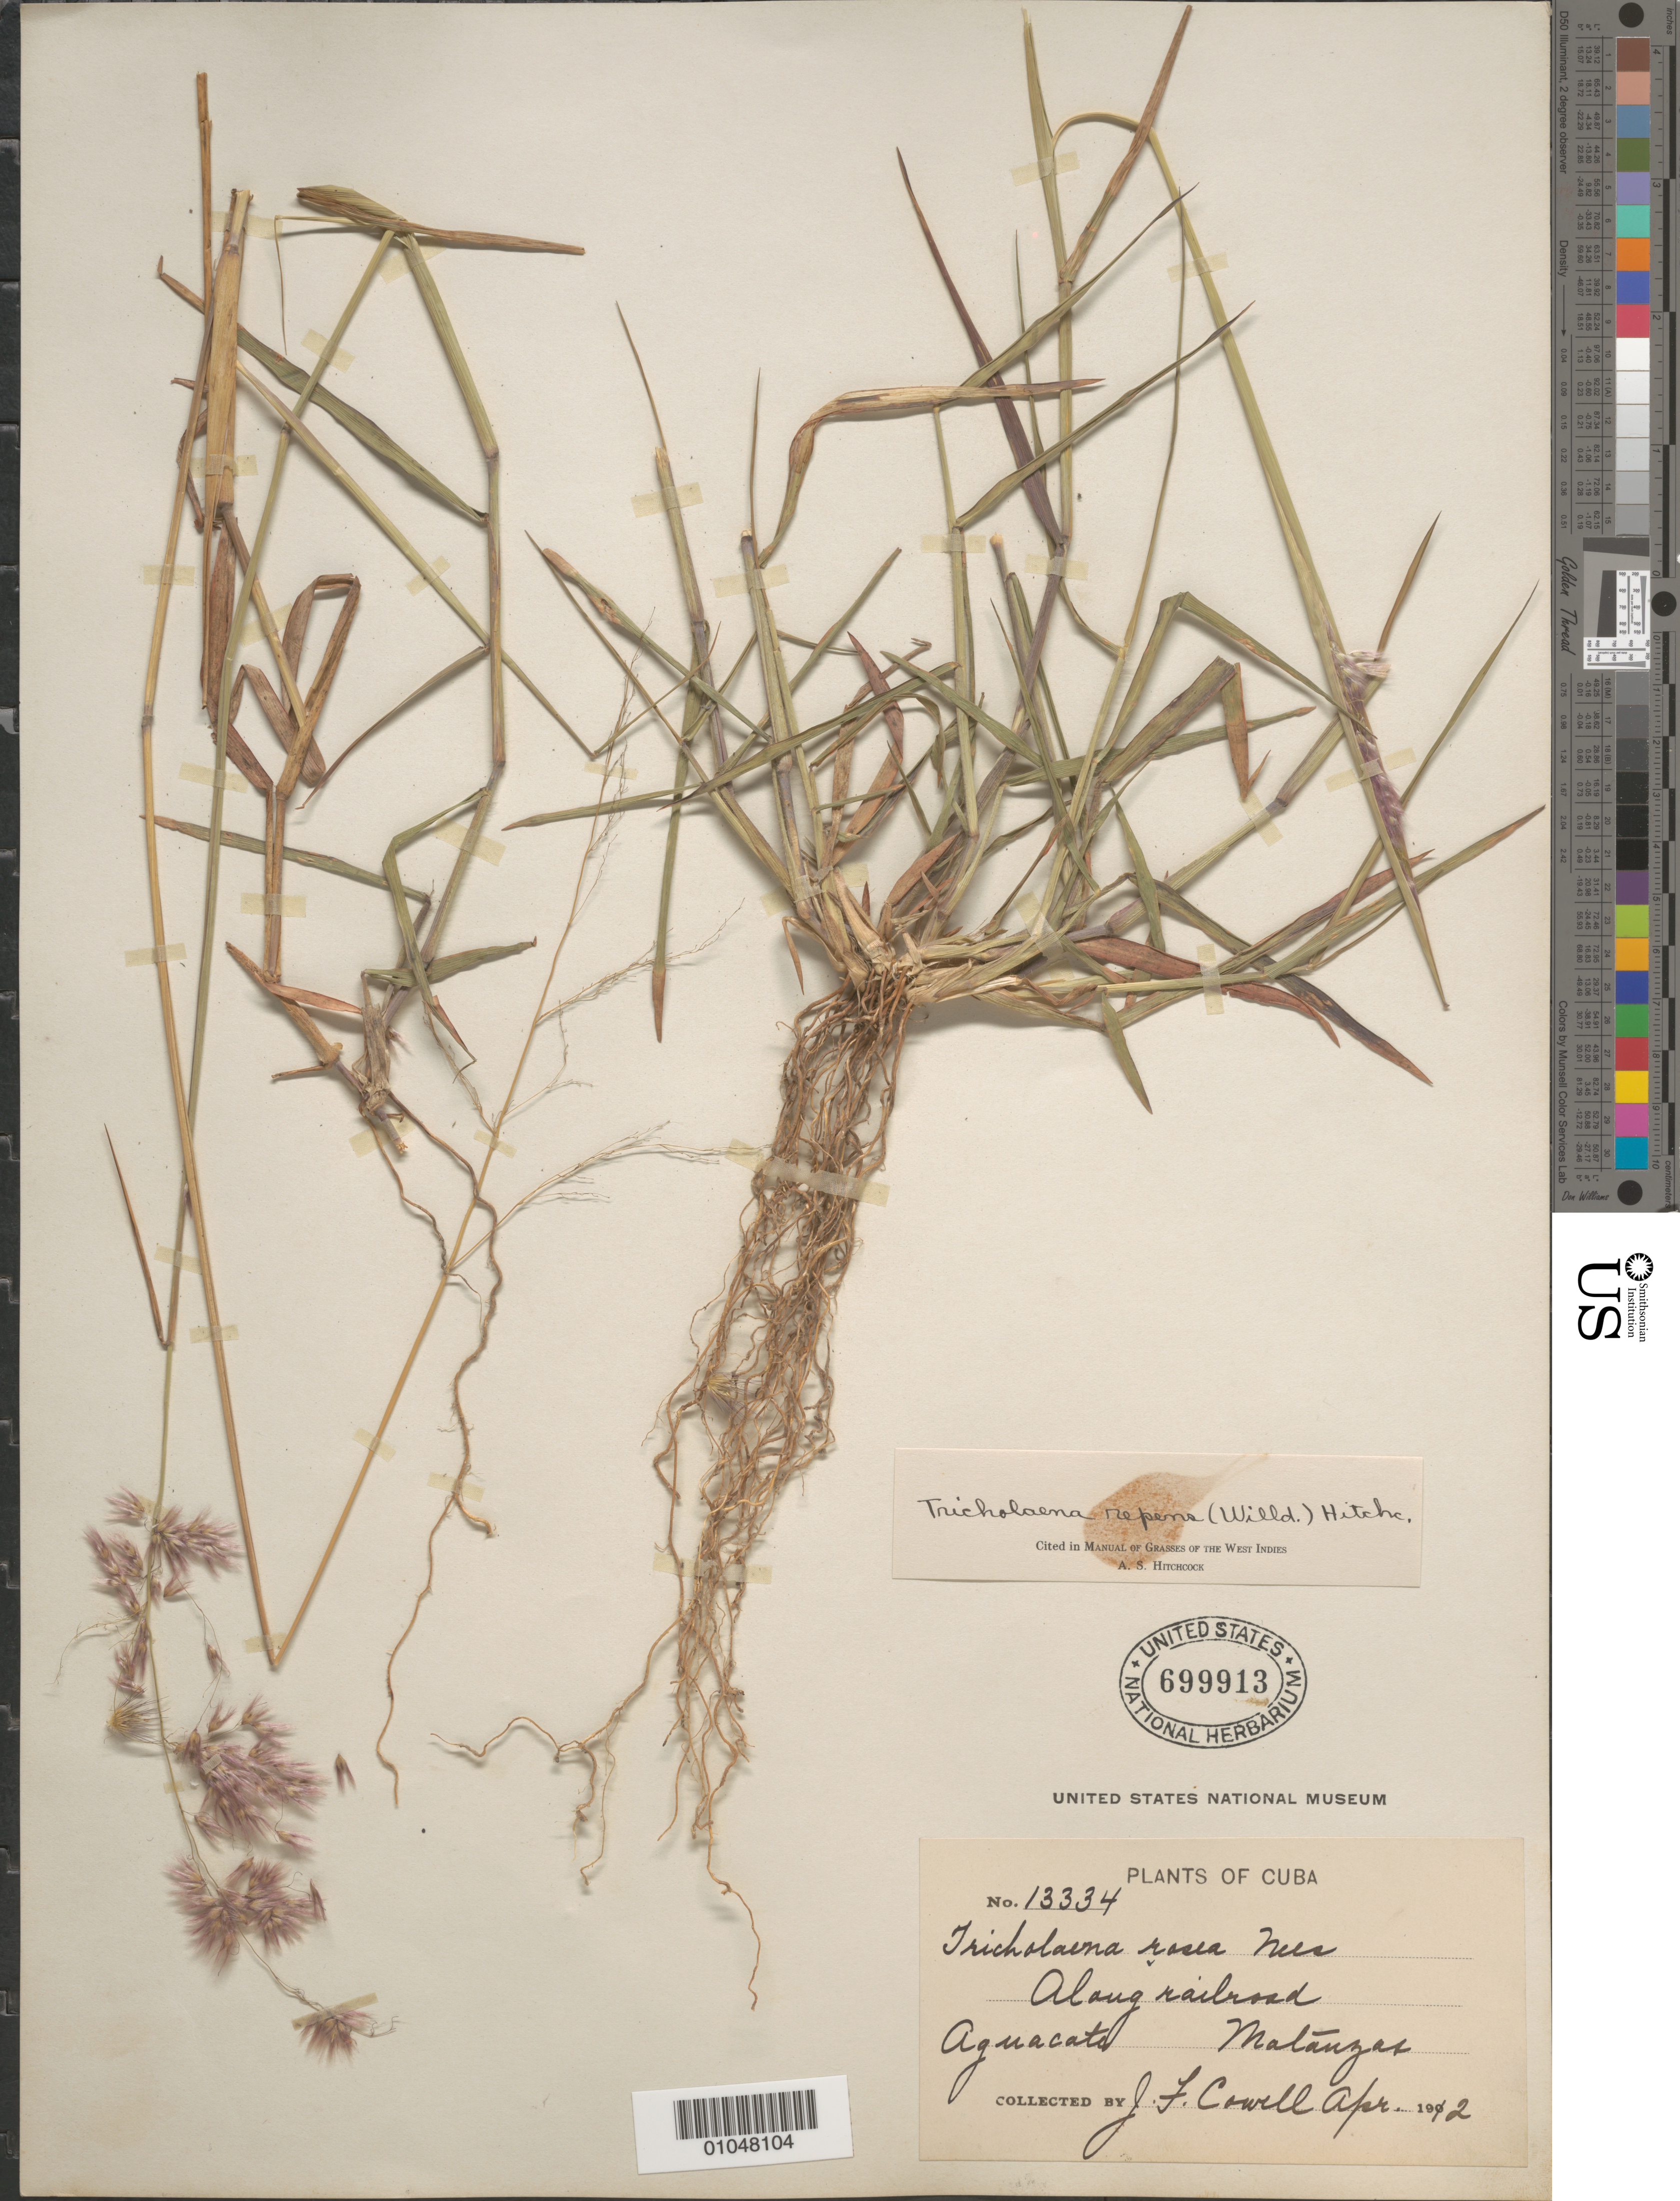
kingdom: Plantae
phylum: Tracheophyta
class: Liliopsida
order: Poales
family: Poaceae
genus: Rhynchelytrum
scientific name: Rhynchelytrum repens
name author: (Willd.) C.E. Hubb.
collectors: J. F. Cowell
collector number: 13334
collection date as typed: Apr 1912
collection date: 1912-04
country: Cuba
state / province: Matanzas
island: Cuba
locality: Aguacate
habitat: Along railroad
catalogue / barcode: US 699913